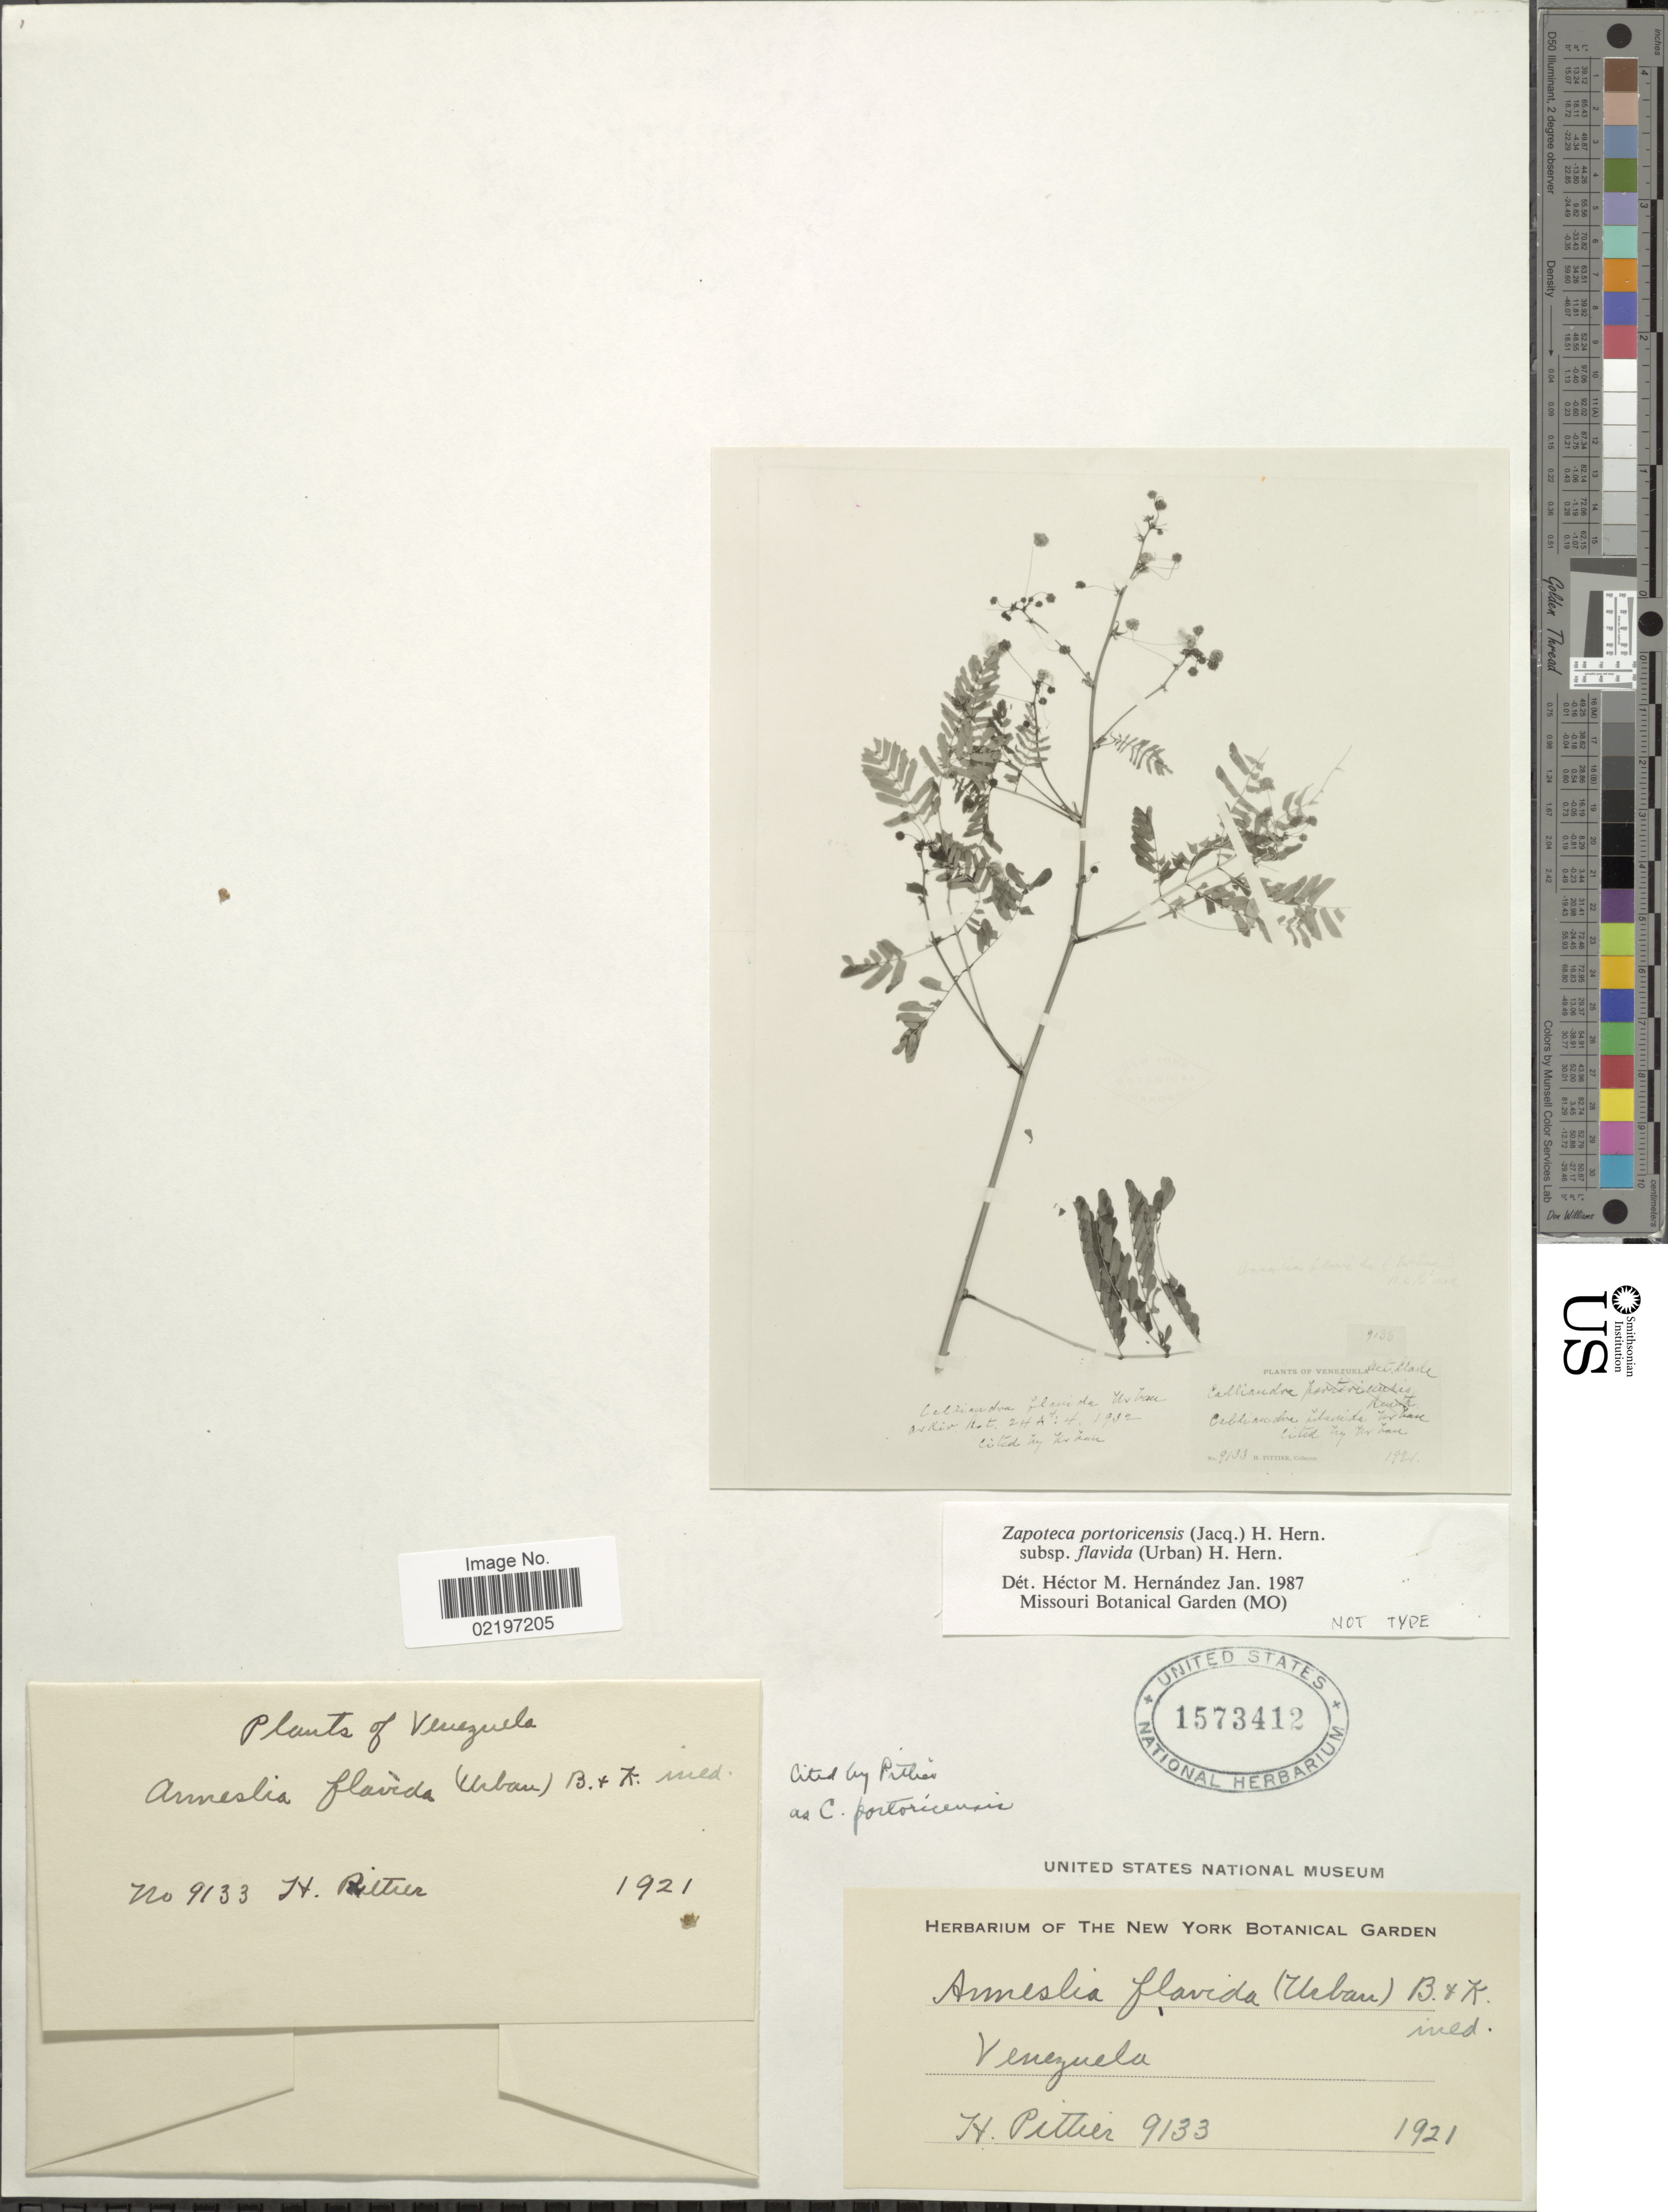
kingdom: Plantae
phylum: Tracheophyta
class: Magnoliopsida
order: Fabales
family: Fabaceae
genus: Zapoteca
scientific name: Zapoteca portoricensis subsp. flavida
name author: (Urb.) H.M. Hern.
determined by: Hernandez, H. M., (MO), Missouri Botanical Garden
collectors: H. F. Pittier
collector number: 9133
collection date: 1921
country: Venezuela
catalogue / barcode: US 1573412